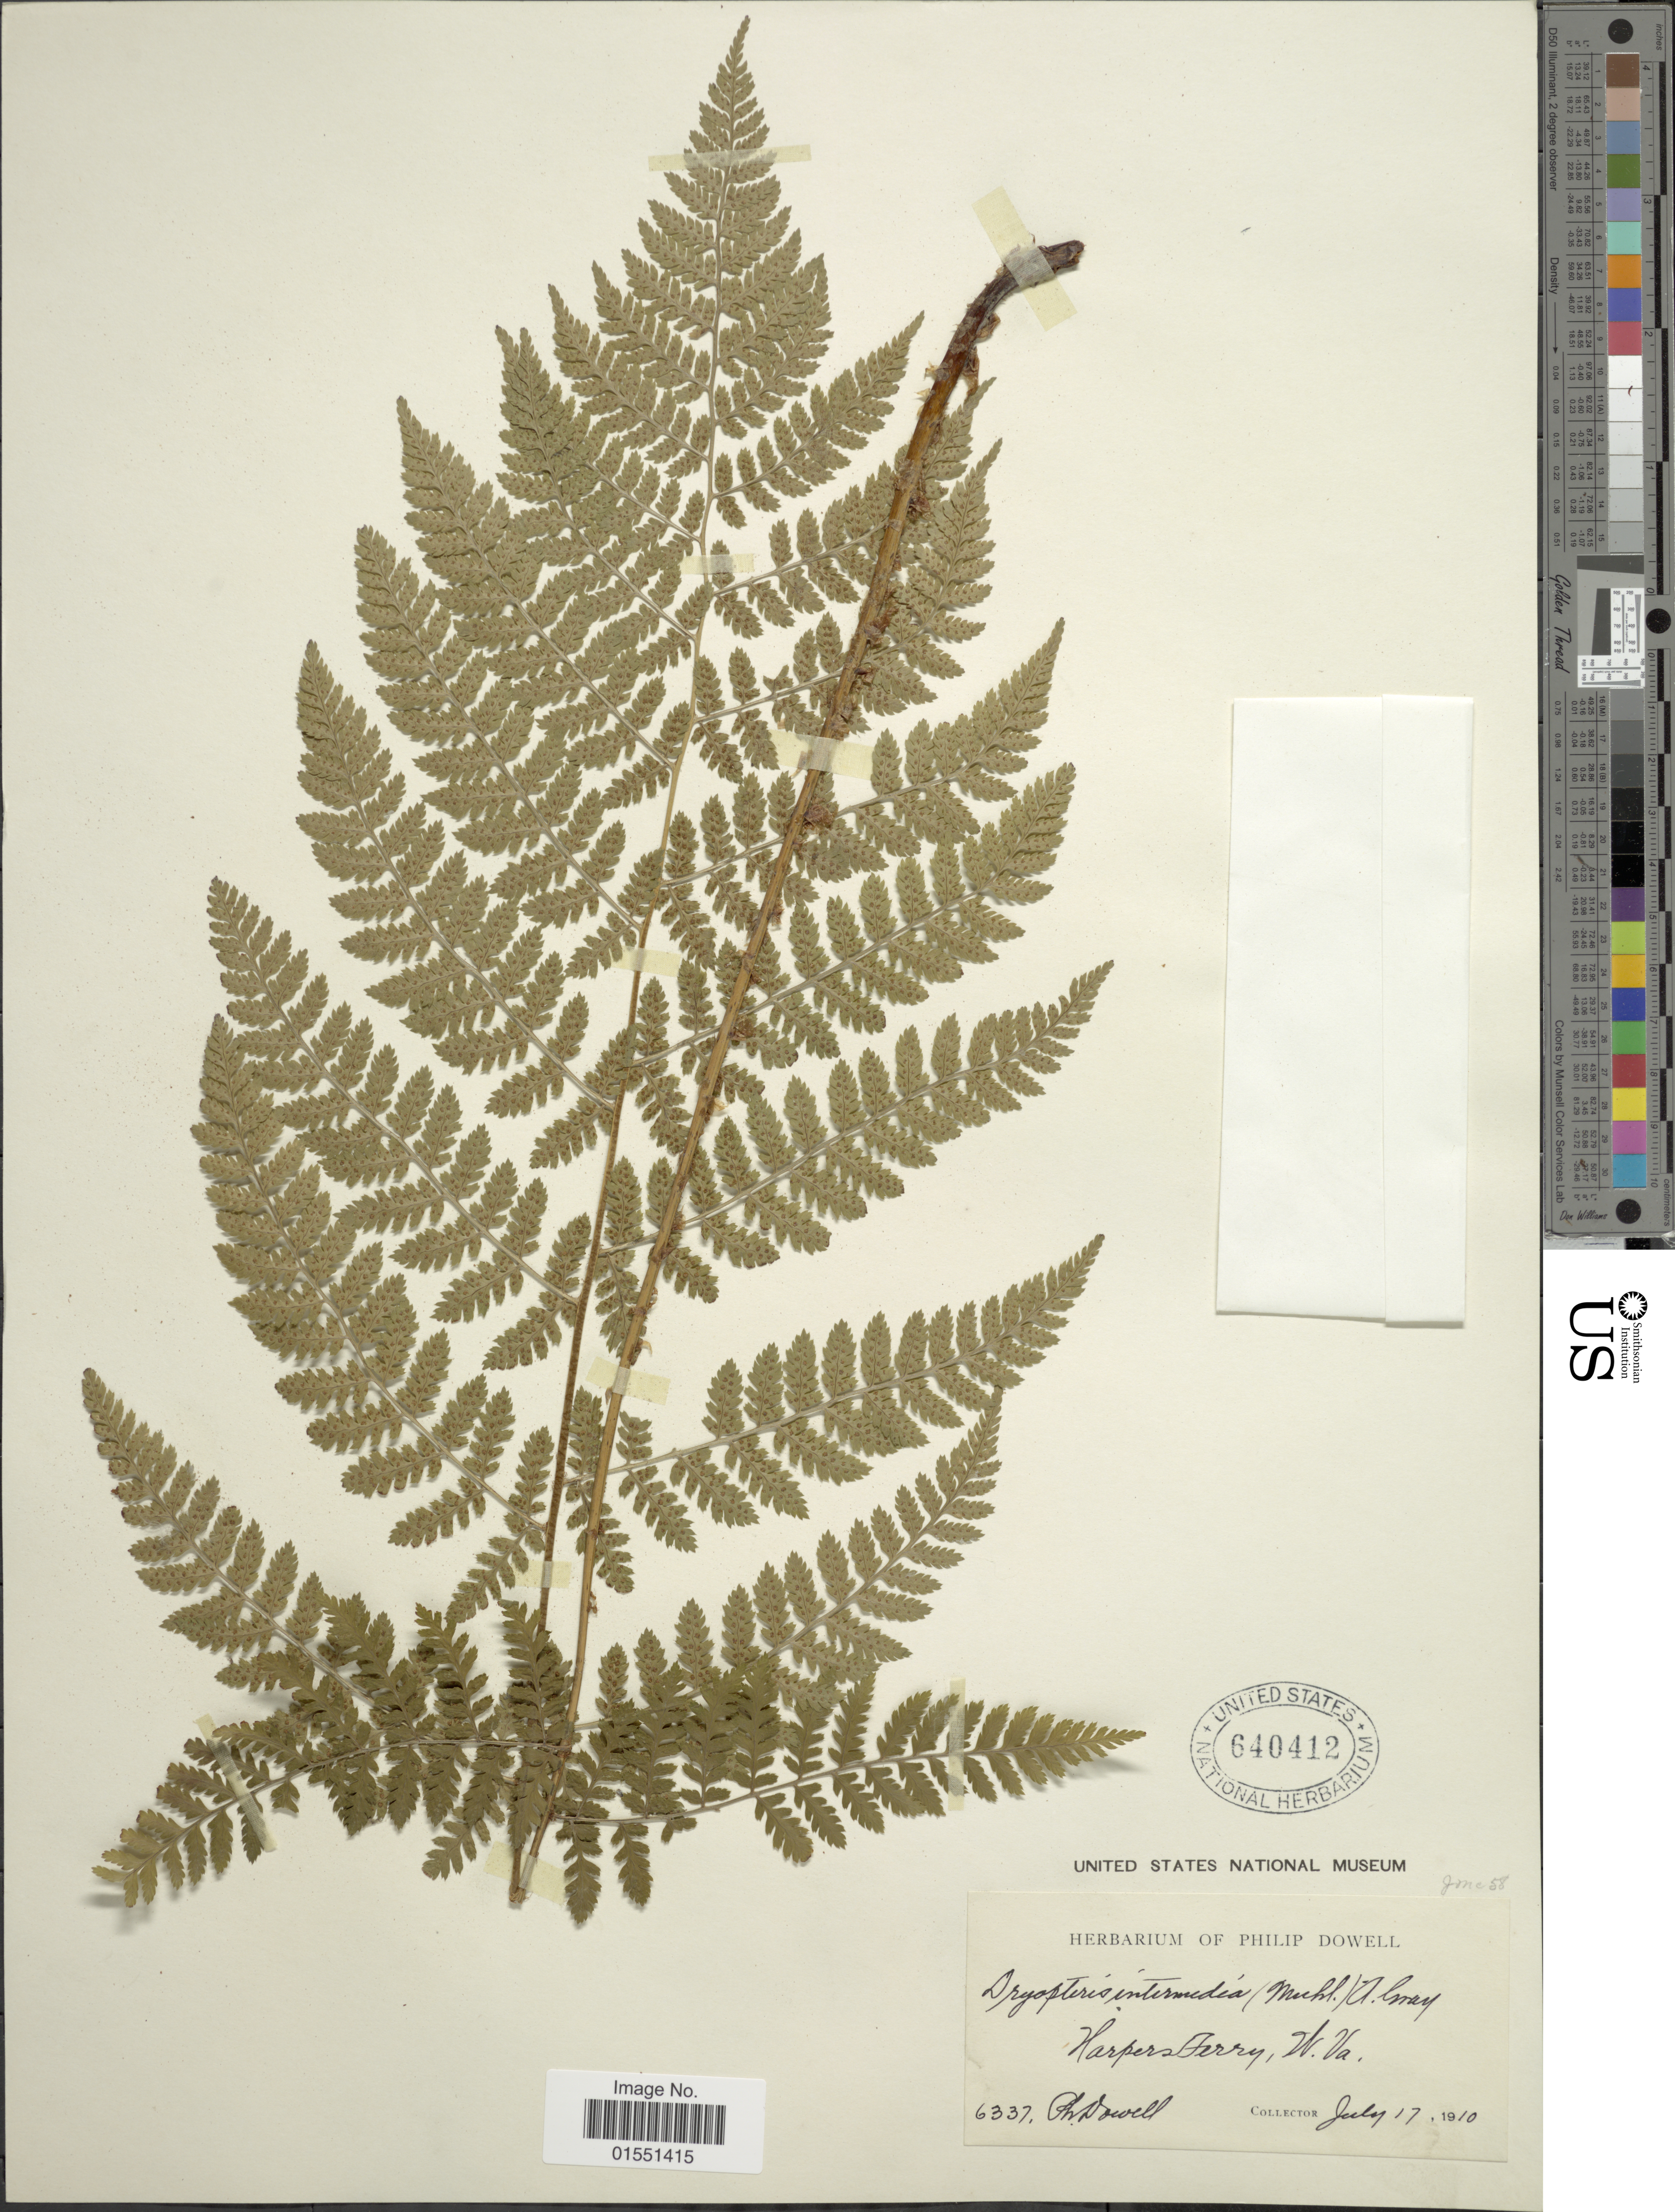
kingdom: Plantae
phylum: Tracheophyta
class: Polypodiopsida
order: Polypodiales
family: Dryopteridaceae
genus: Dryopteris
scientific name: Dryopteris intermedia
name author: (Muhl.) A. Gray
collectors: P. Dowell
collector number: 6337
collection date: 1910-07-17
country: United States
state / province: West Virginia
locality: Harpers Ferry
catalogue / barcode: US 640412